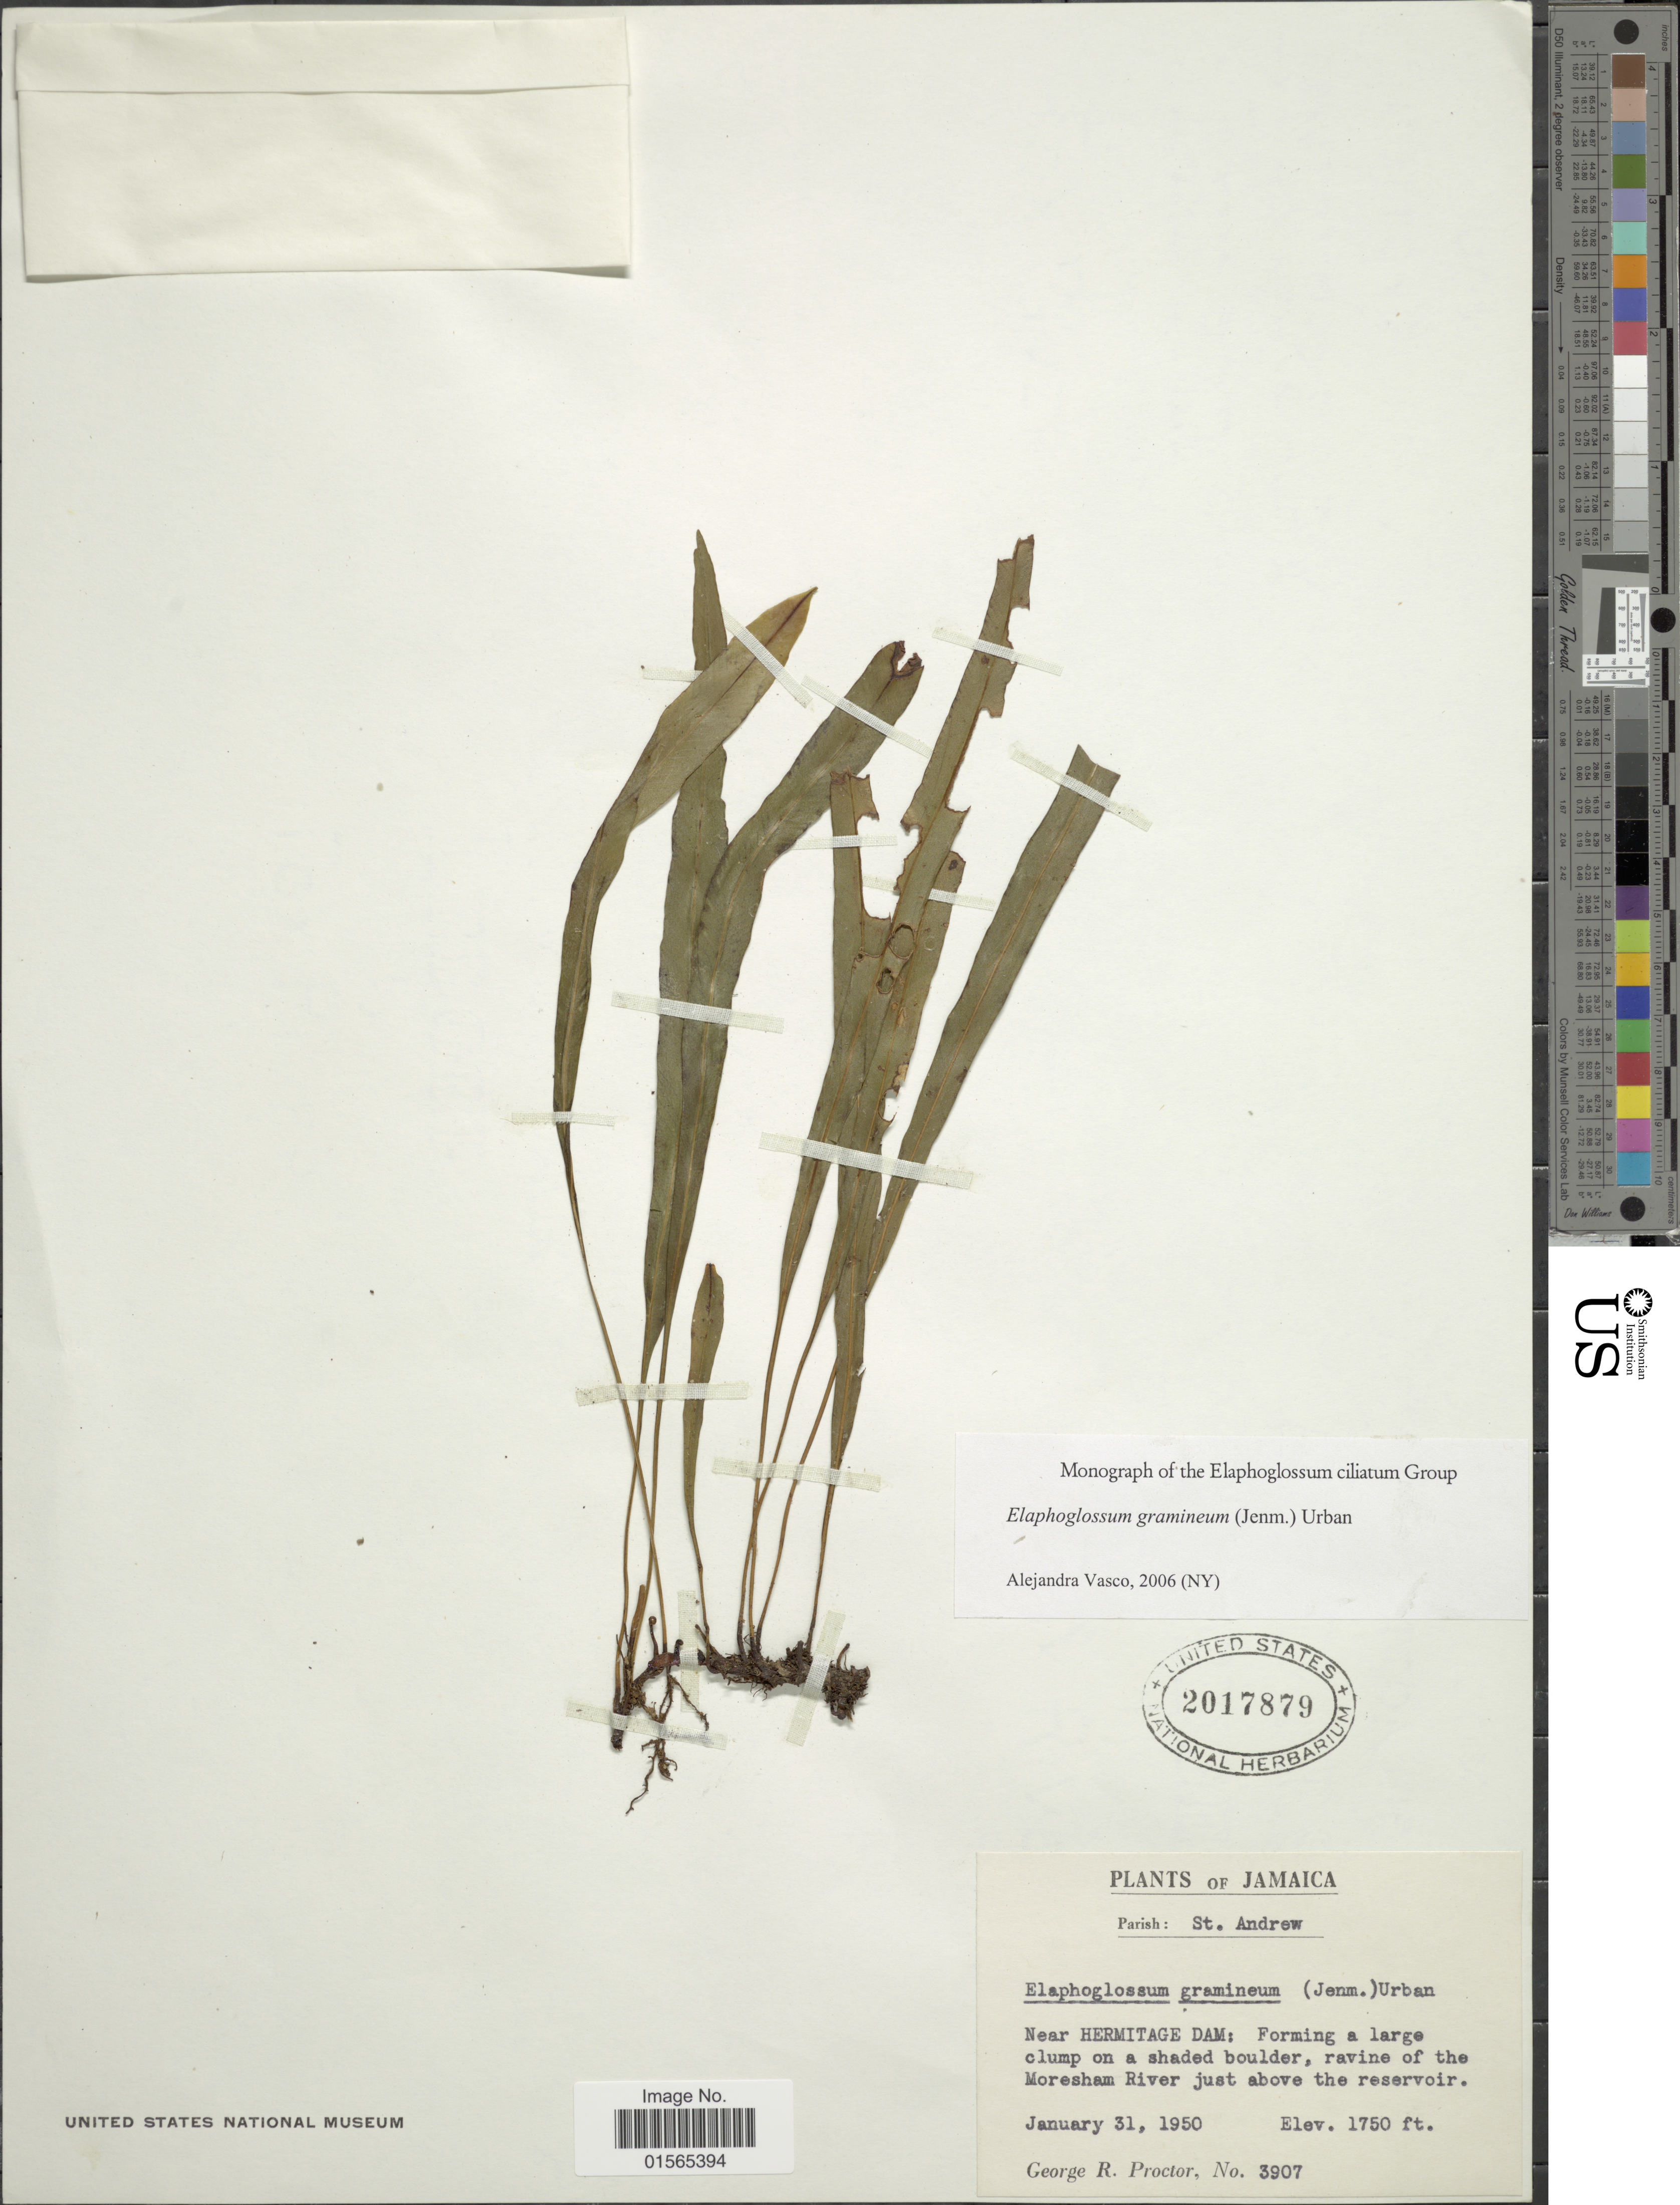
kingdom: Plantae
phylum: Tracheophyta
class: Polypodiopsida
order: Polypodiales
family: Dryopteridaceae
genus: Elaphoglossum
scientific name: Elaphoglossum gramineum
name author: (Jenman) Urb.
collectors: G. R. Proctor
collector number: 3907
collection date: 1950-01-31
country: Jamaica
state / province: Saint Andrew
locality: Near Hermitage Dam: Forming a large clump on a shaded boulder, ravine of the Moresham River just above the reservoir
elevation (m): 533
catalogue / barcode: US 2017879